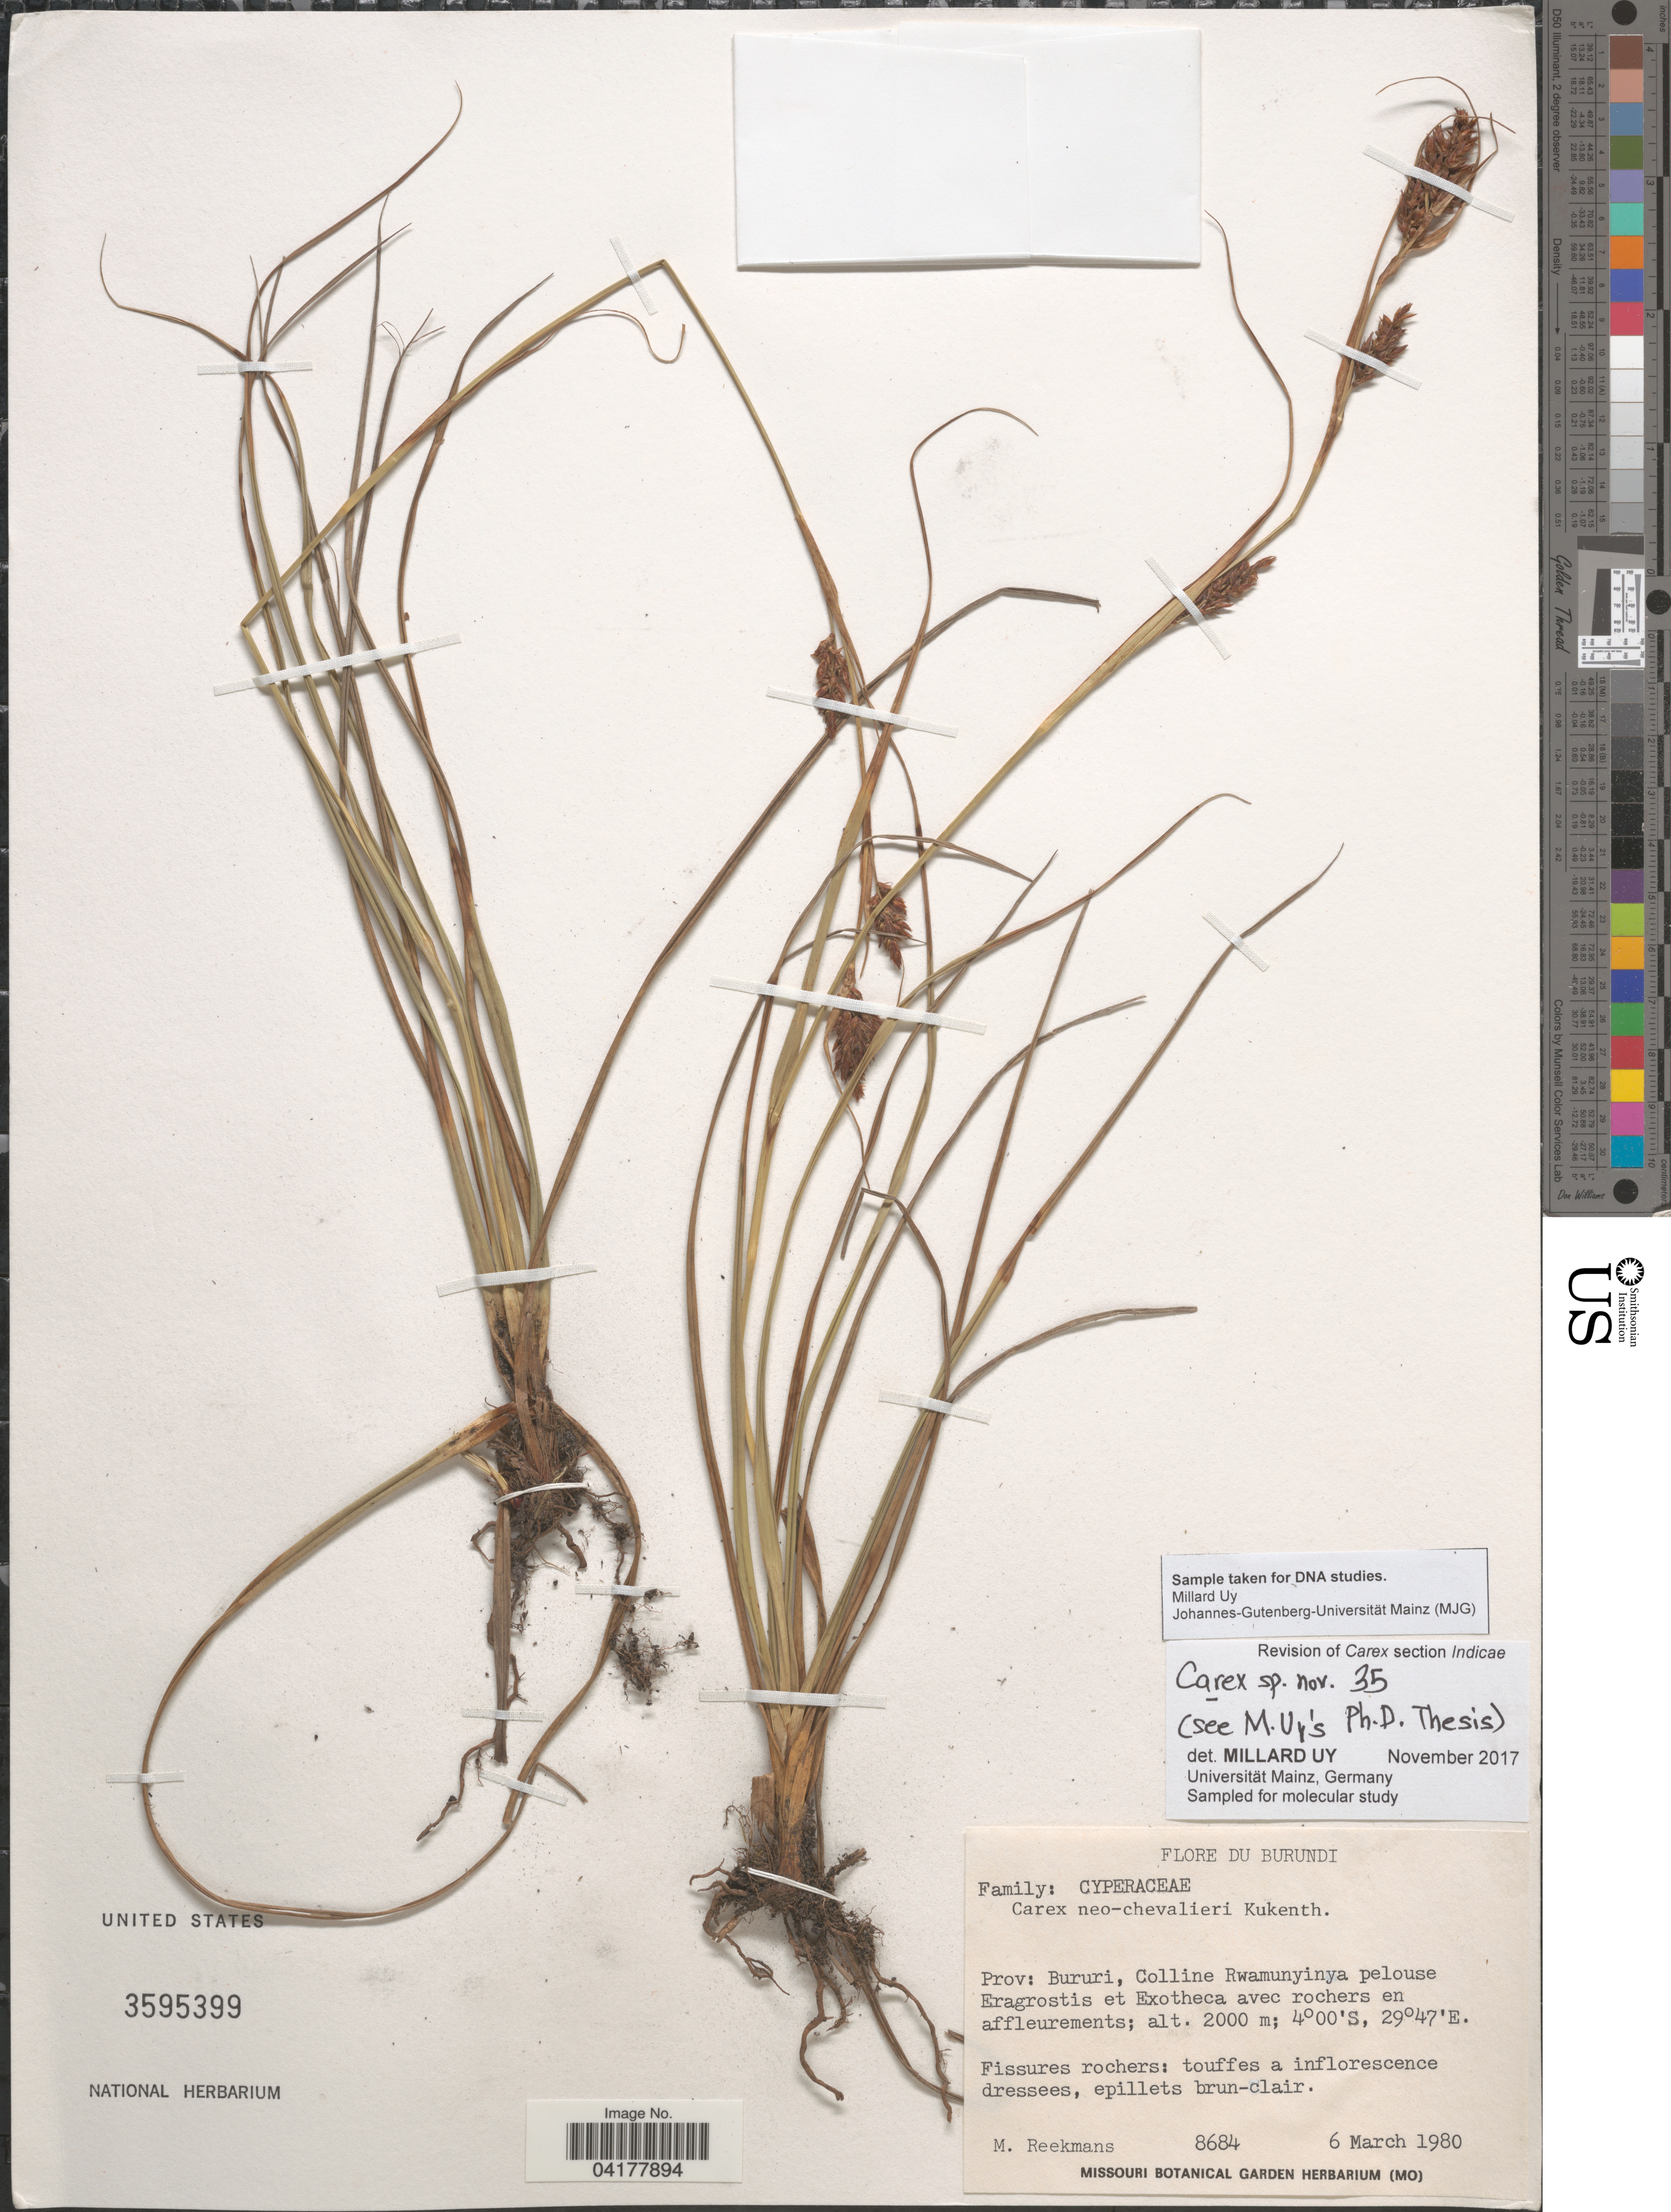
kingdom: Plantae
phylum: Tracheophyta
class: Liliopsida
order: Poales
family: Cyperaceae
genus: Carex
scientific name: Carex sp.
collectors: M. Reekmans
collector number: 8684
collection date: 1980-03-06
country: Burundi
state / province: Bururi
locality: Colline Rwamunyinya.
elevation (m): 2000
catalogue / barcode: US 3595399